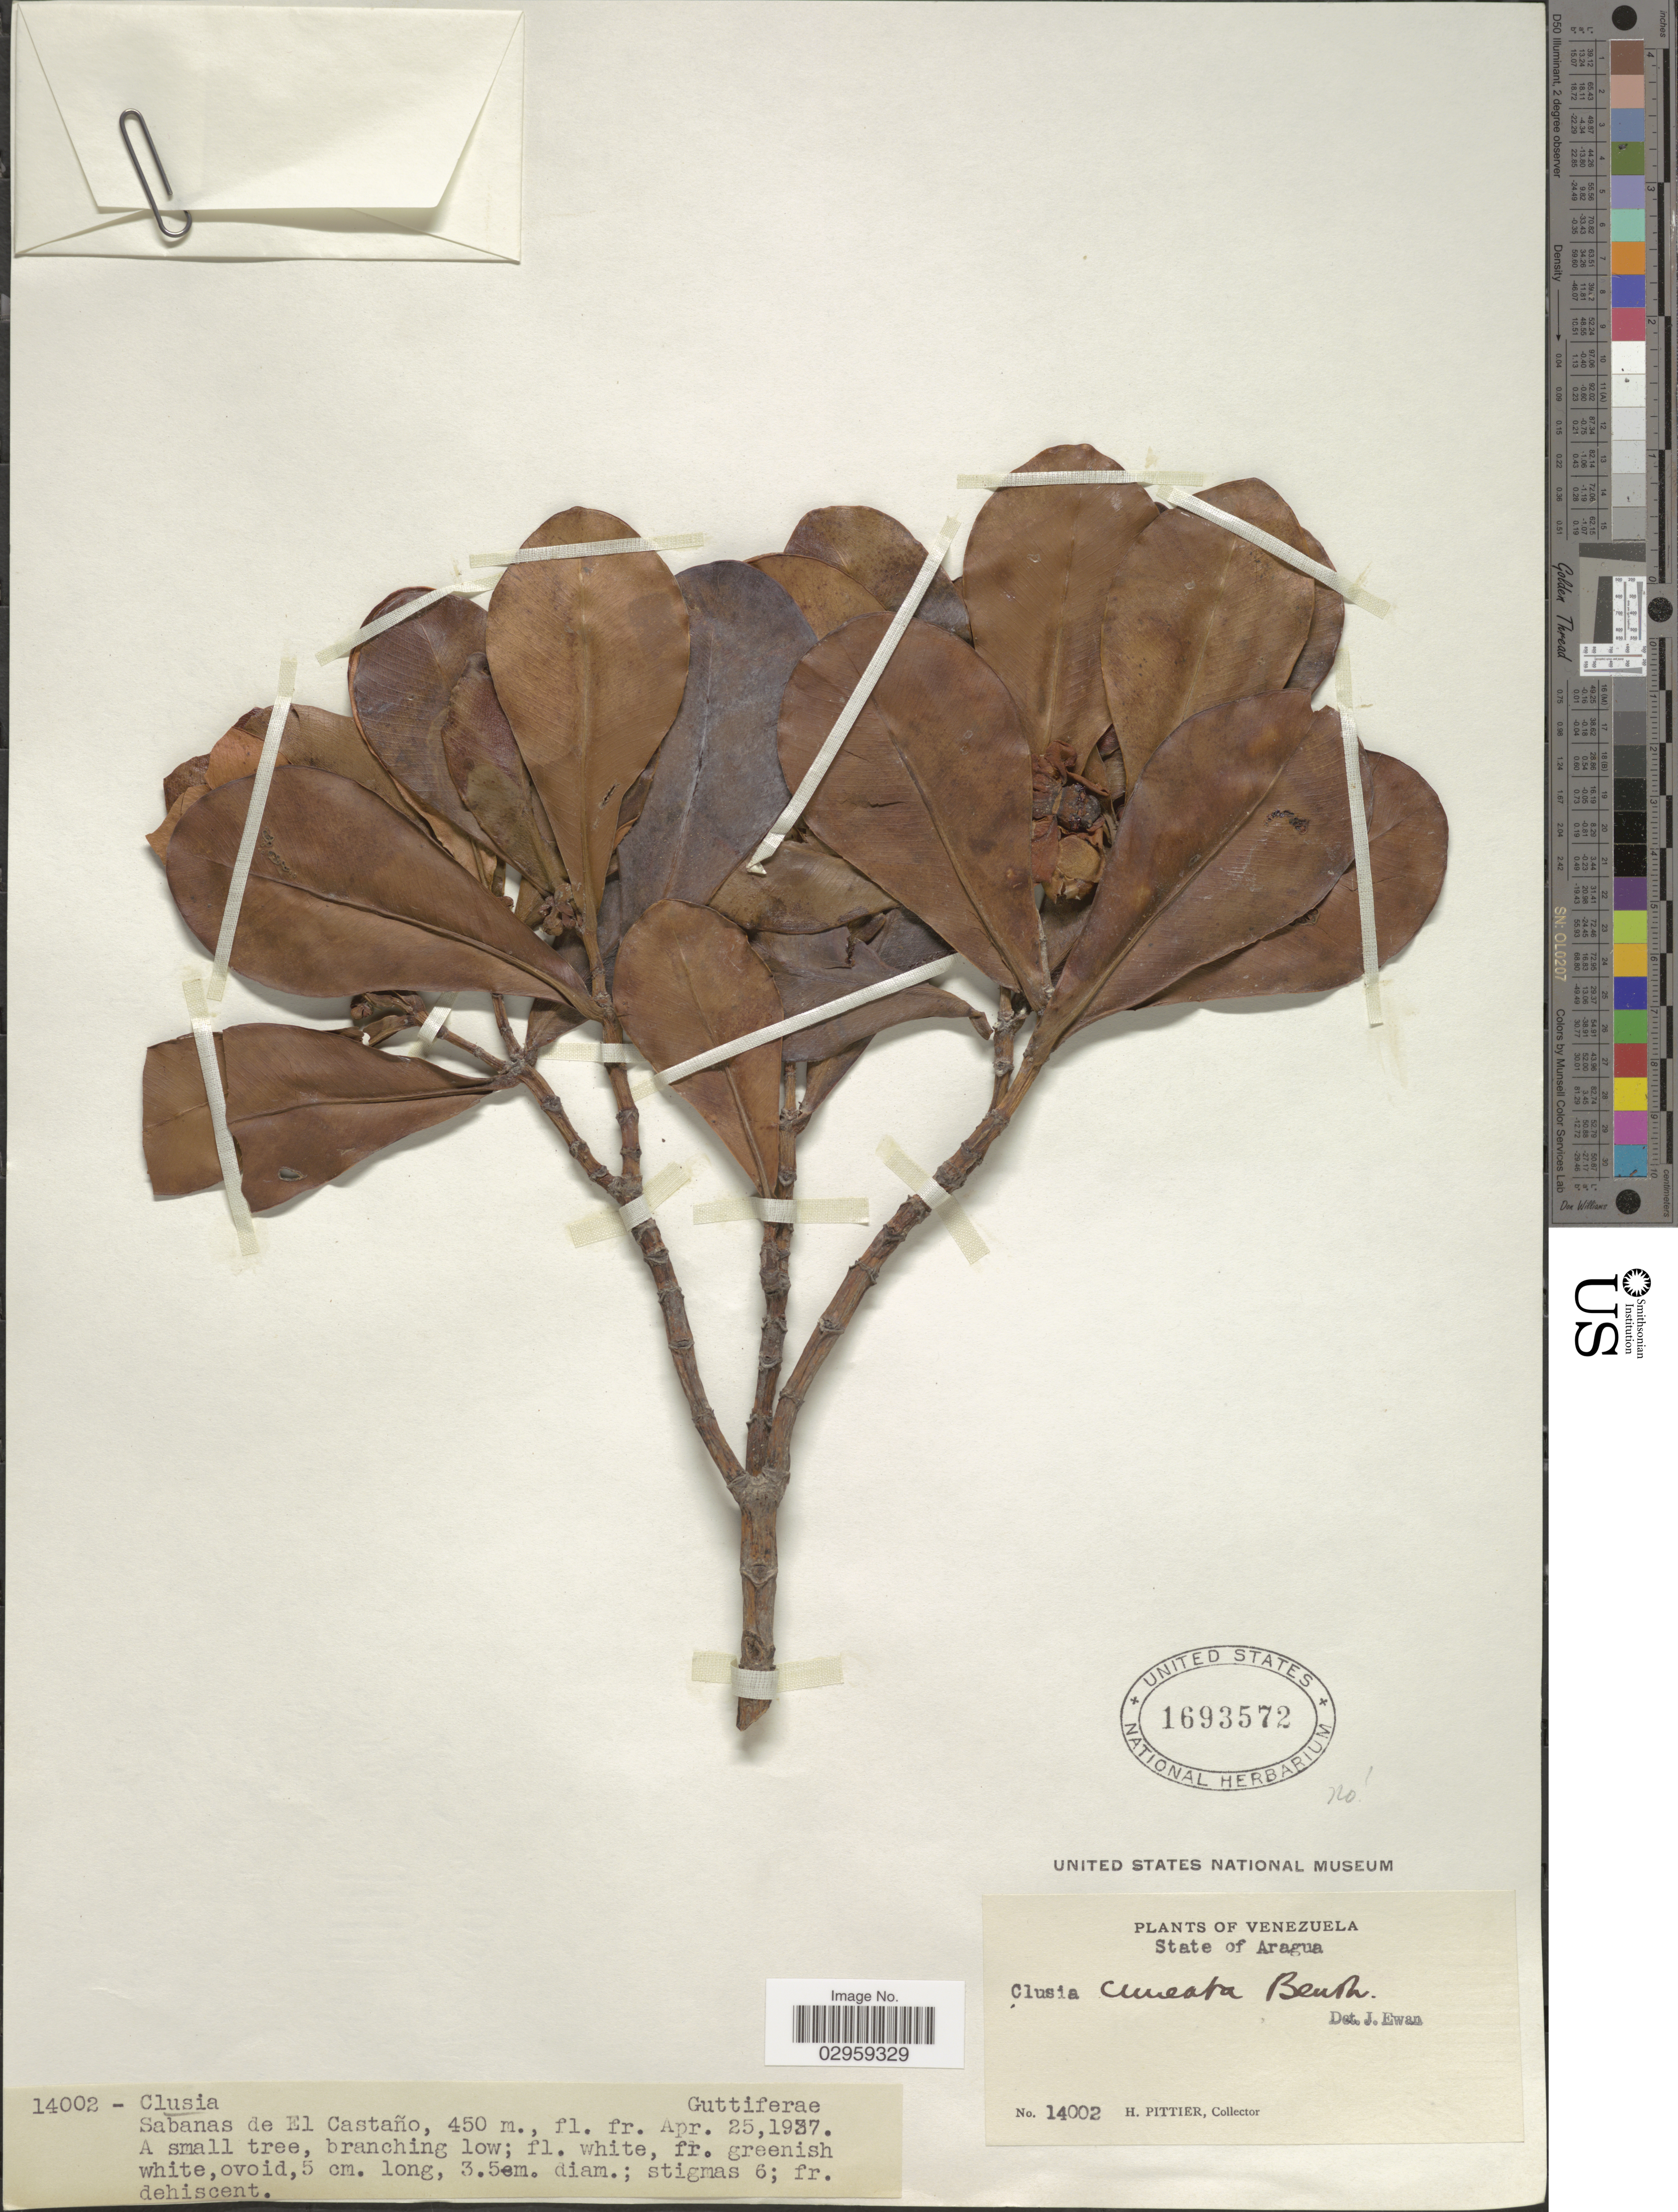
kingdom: Plantae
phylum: Tracheophyta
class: Magnoliopsida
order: Malpighiales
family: Clusiaceae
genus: Clusia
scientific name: Clusia cuneata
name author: Benth.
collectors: H. F. Pittier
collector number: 1002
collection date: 1937-04-25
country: Venezuela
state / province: Aragua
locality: Sabanas de El Castaño.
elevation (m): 450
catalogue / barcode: US 1693572